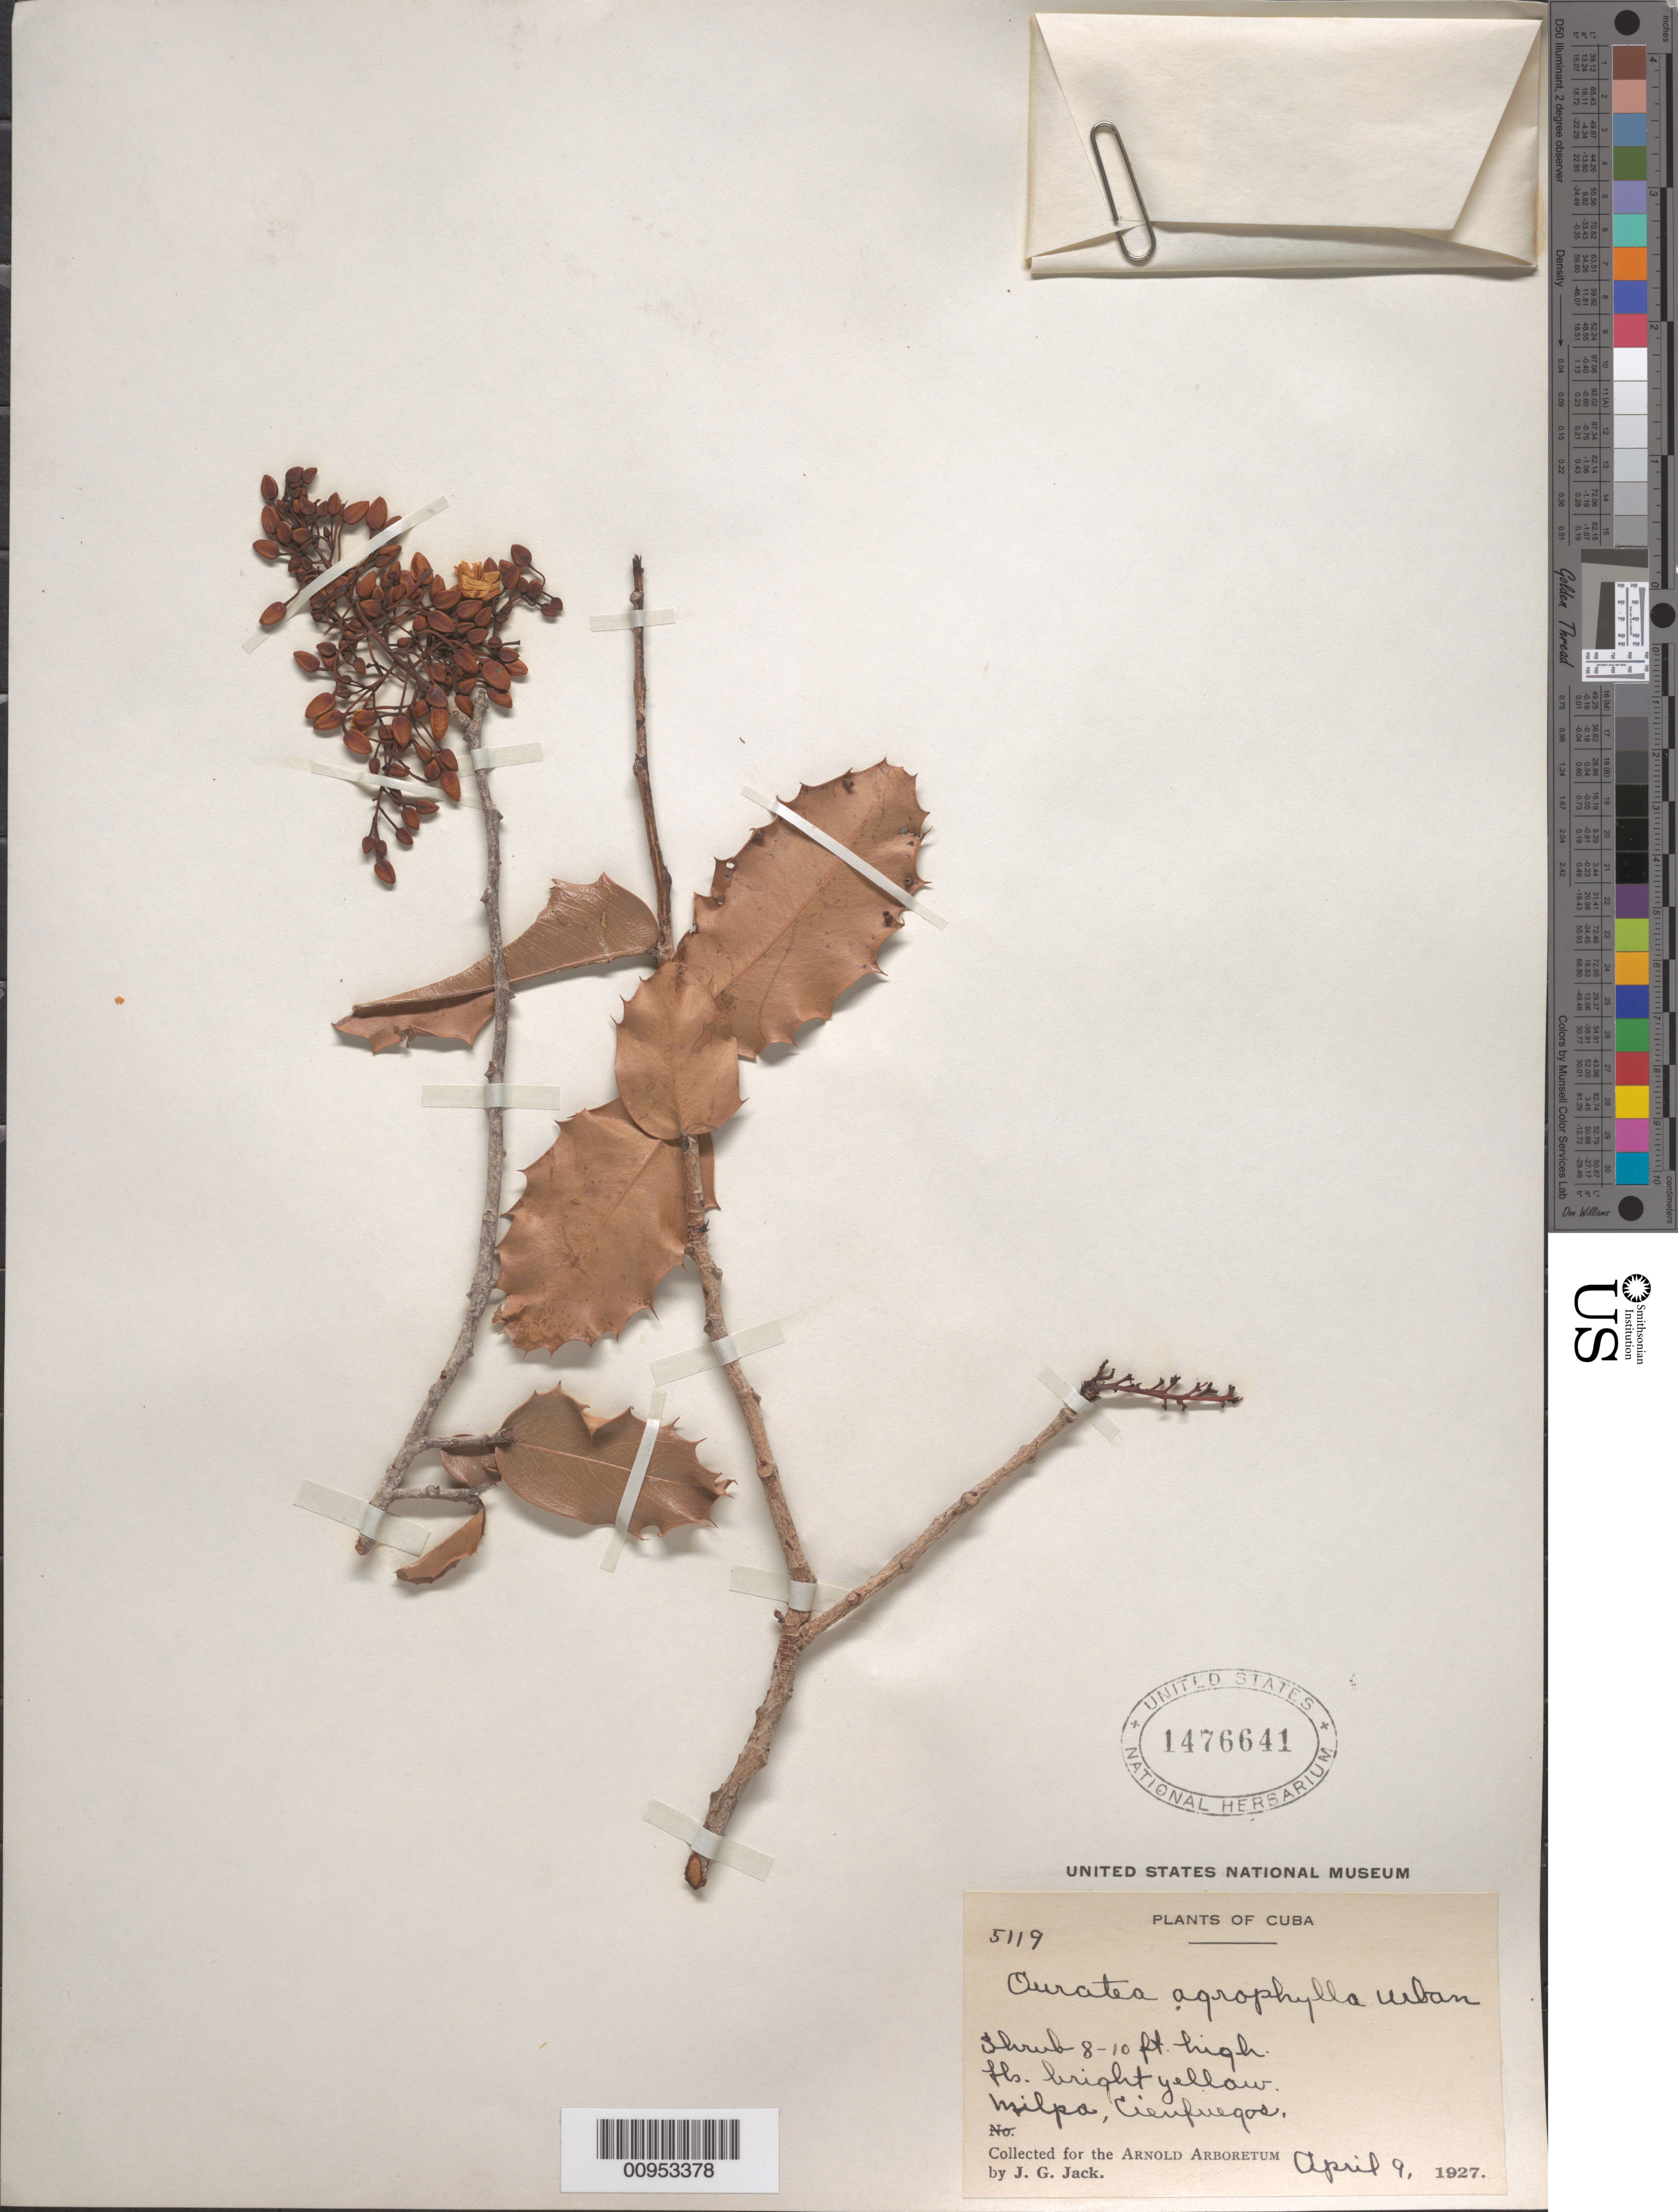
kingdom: Plantae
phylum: Tracheophyta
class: Magnoliopsida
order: Malpighiales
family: Ochnaceae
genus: Ouratea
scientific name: Ouratea ilicifolia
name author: (DC.) Baill.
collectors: J. G. Jack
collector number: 5119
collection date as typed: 09 Apr 1927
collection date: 1927-04-09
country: Cuba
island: Cuba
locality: Milpa, Cienfuegos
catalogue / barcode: US 1476641